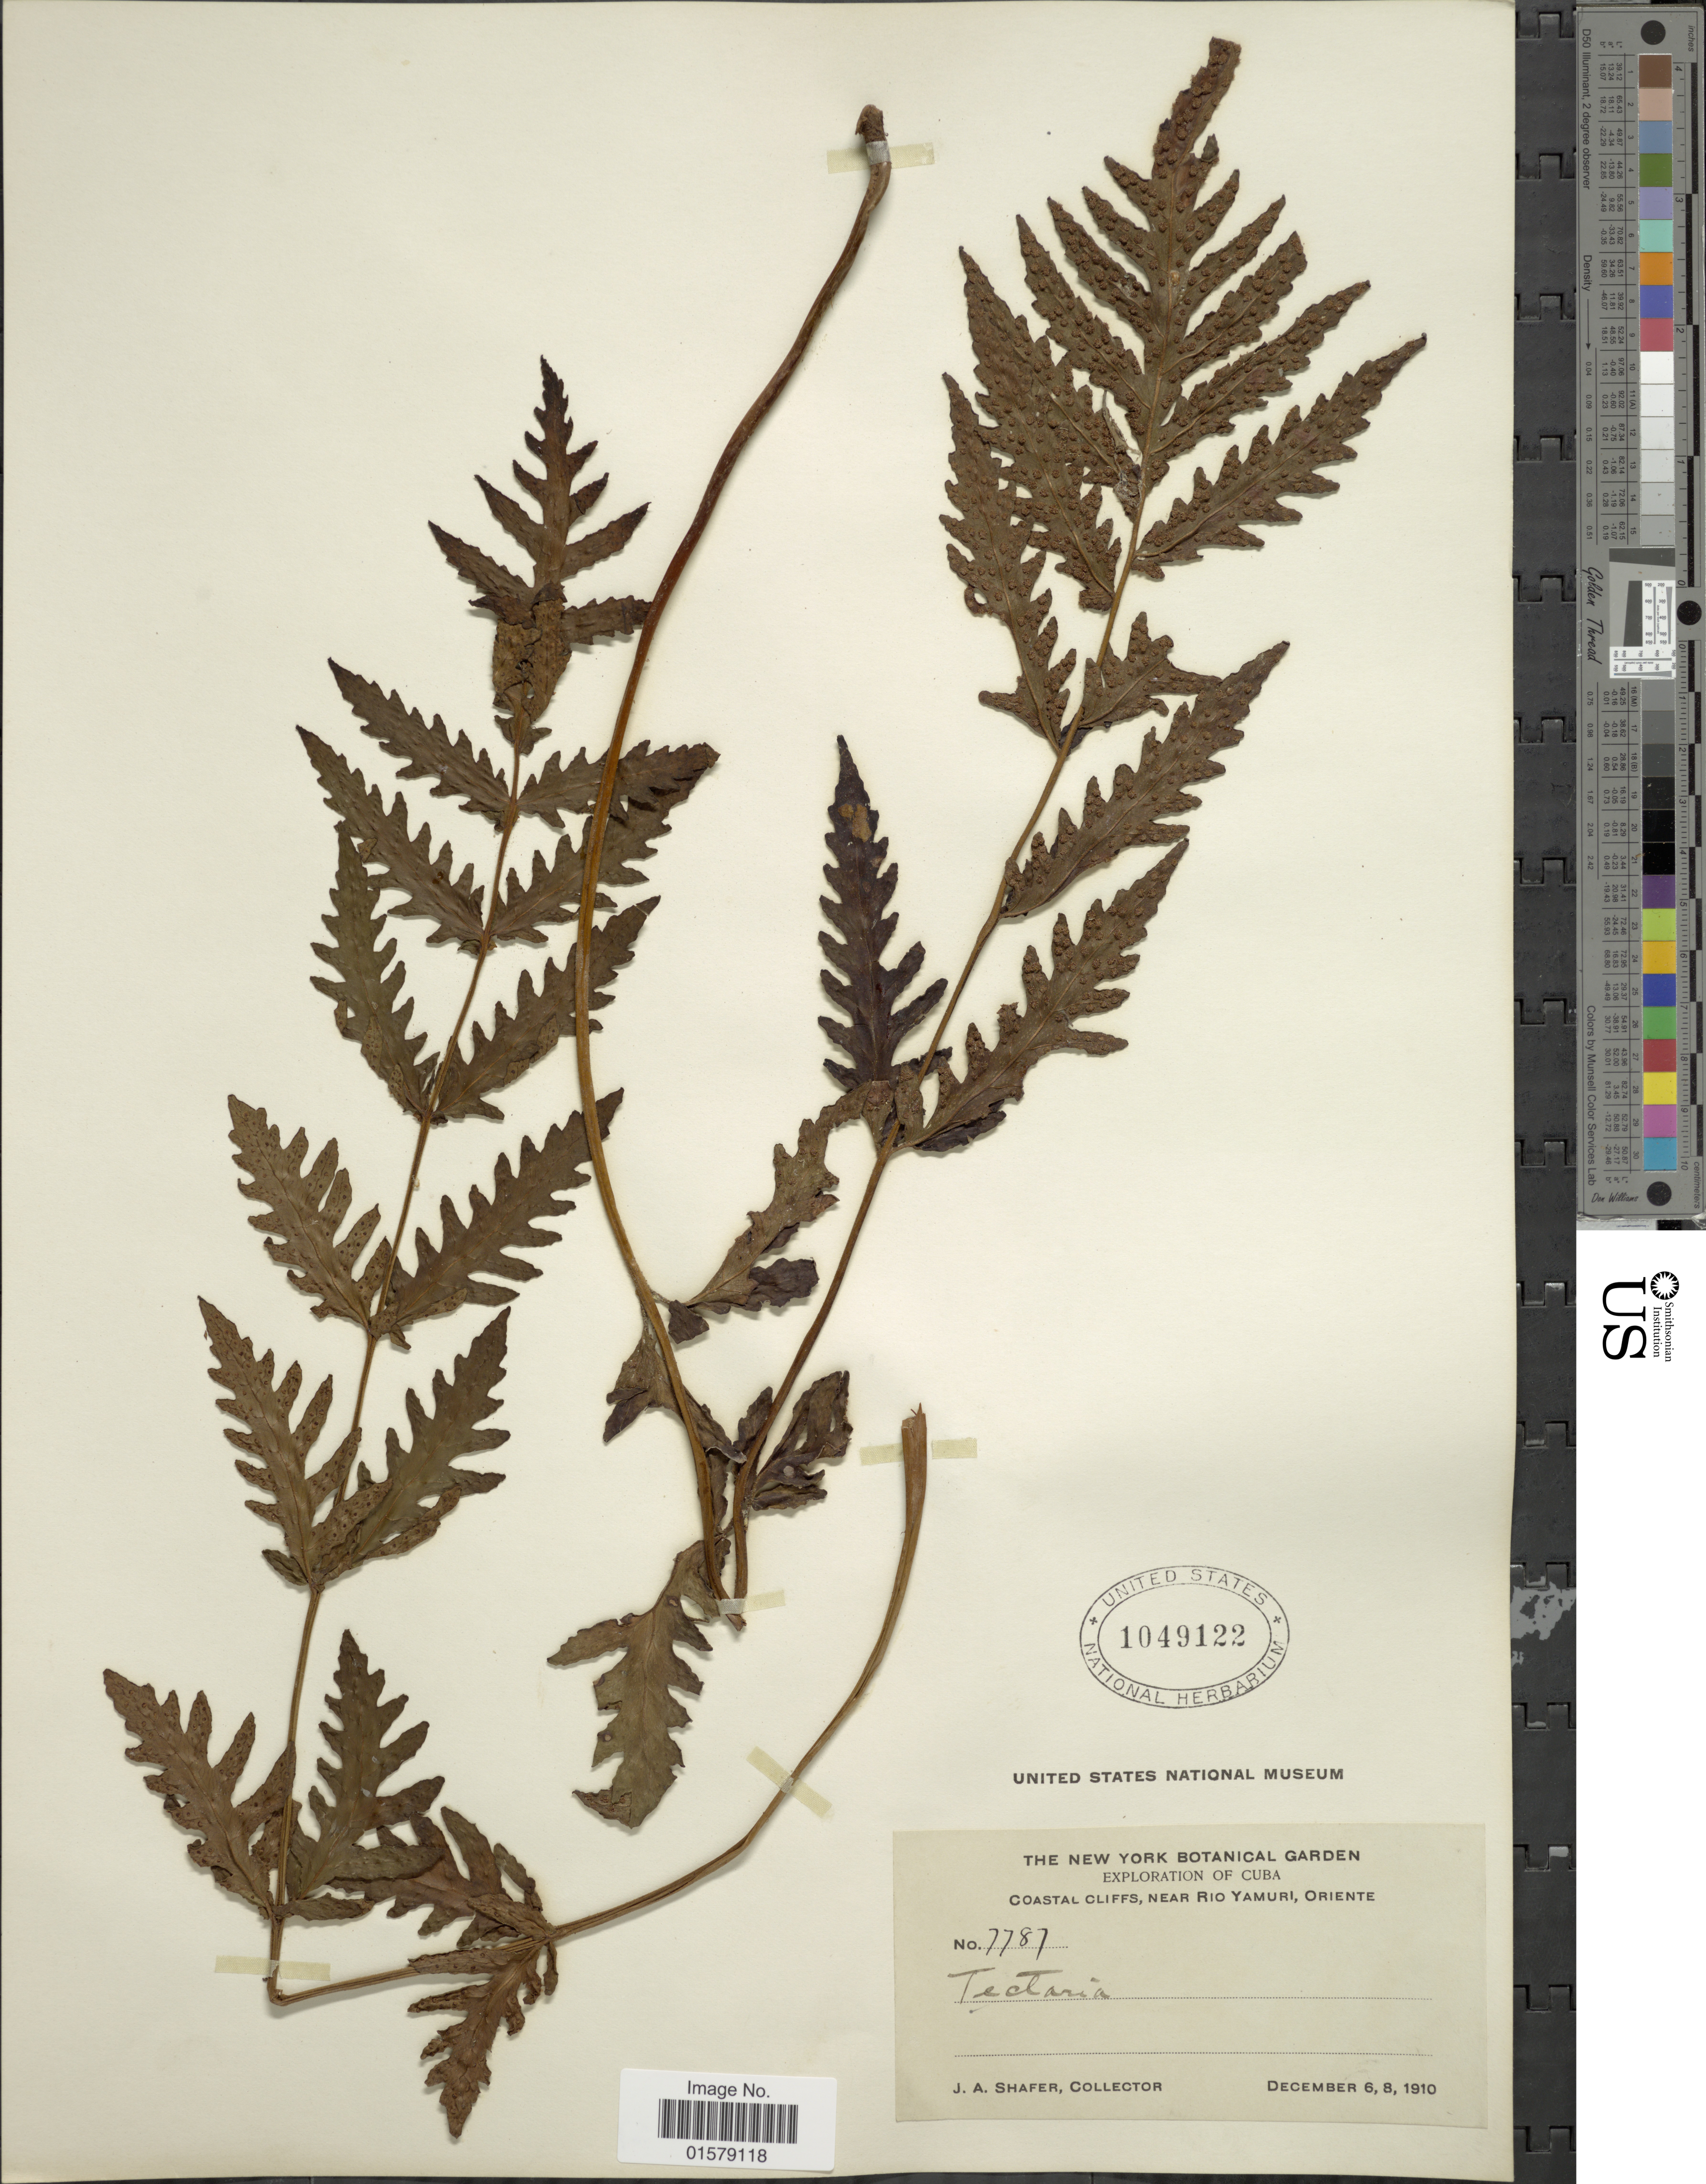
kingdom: Plantae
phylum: Tracheophyta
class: Polypodiopsida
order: Polypodiales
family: Tectariaceae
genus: Tectaria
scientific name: Tectaria coriandrifolia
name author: Underw.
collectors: J. A. Shafer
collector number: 7787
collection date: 1910-12-06/1910-12-08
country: Cuba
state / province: Oriente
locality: Coastal cliffs, near Rio Yamuri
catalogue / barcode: US 1049122